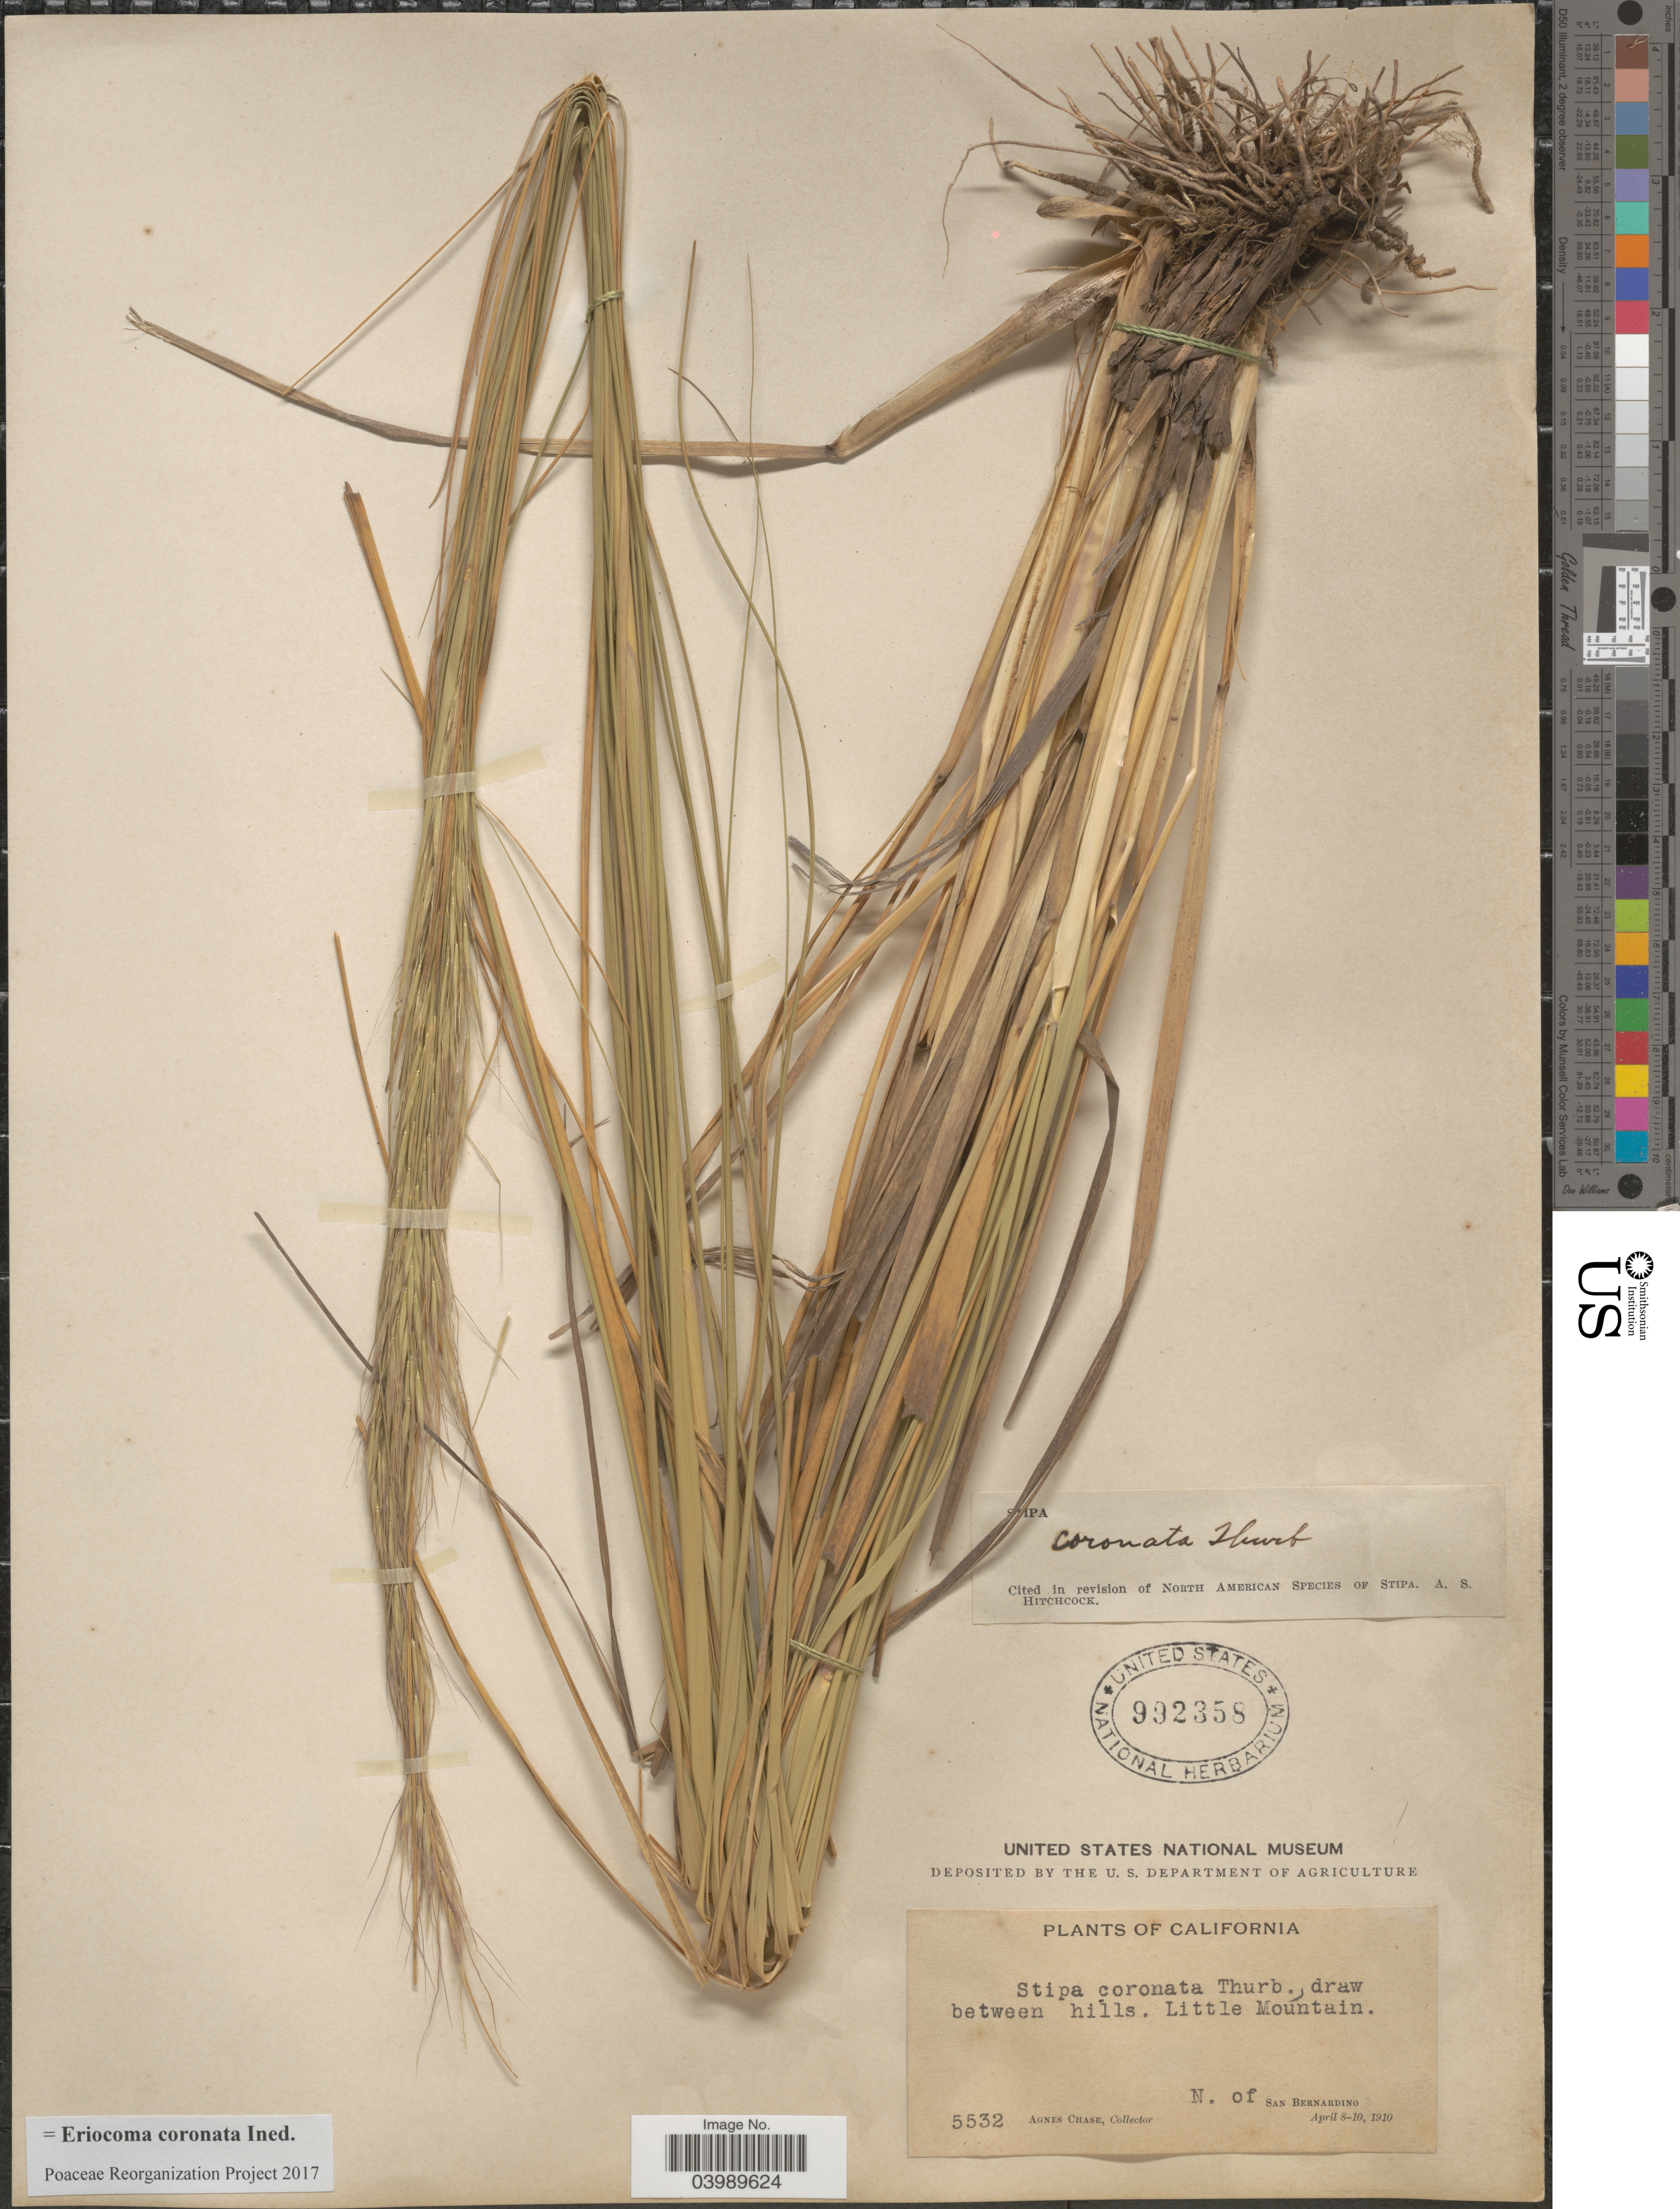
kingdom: Plantae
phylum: Tracheophyta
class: Liliopsida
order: Poales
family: Poaceae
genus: Eriocoma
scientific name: Eriocoma coronata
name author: (Thurb.) Romasch.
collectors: A. Chase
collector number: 5532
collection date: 1910-04-08/1910-04-10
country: United States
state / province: California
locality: Little Mountain. N. of San Bernardino.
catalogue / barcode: US 992358